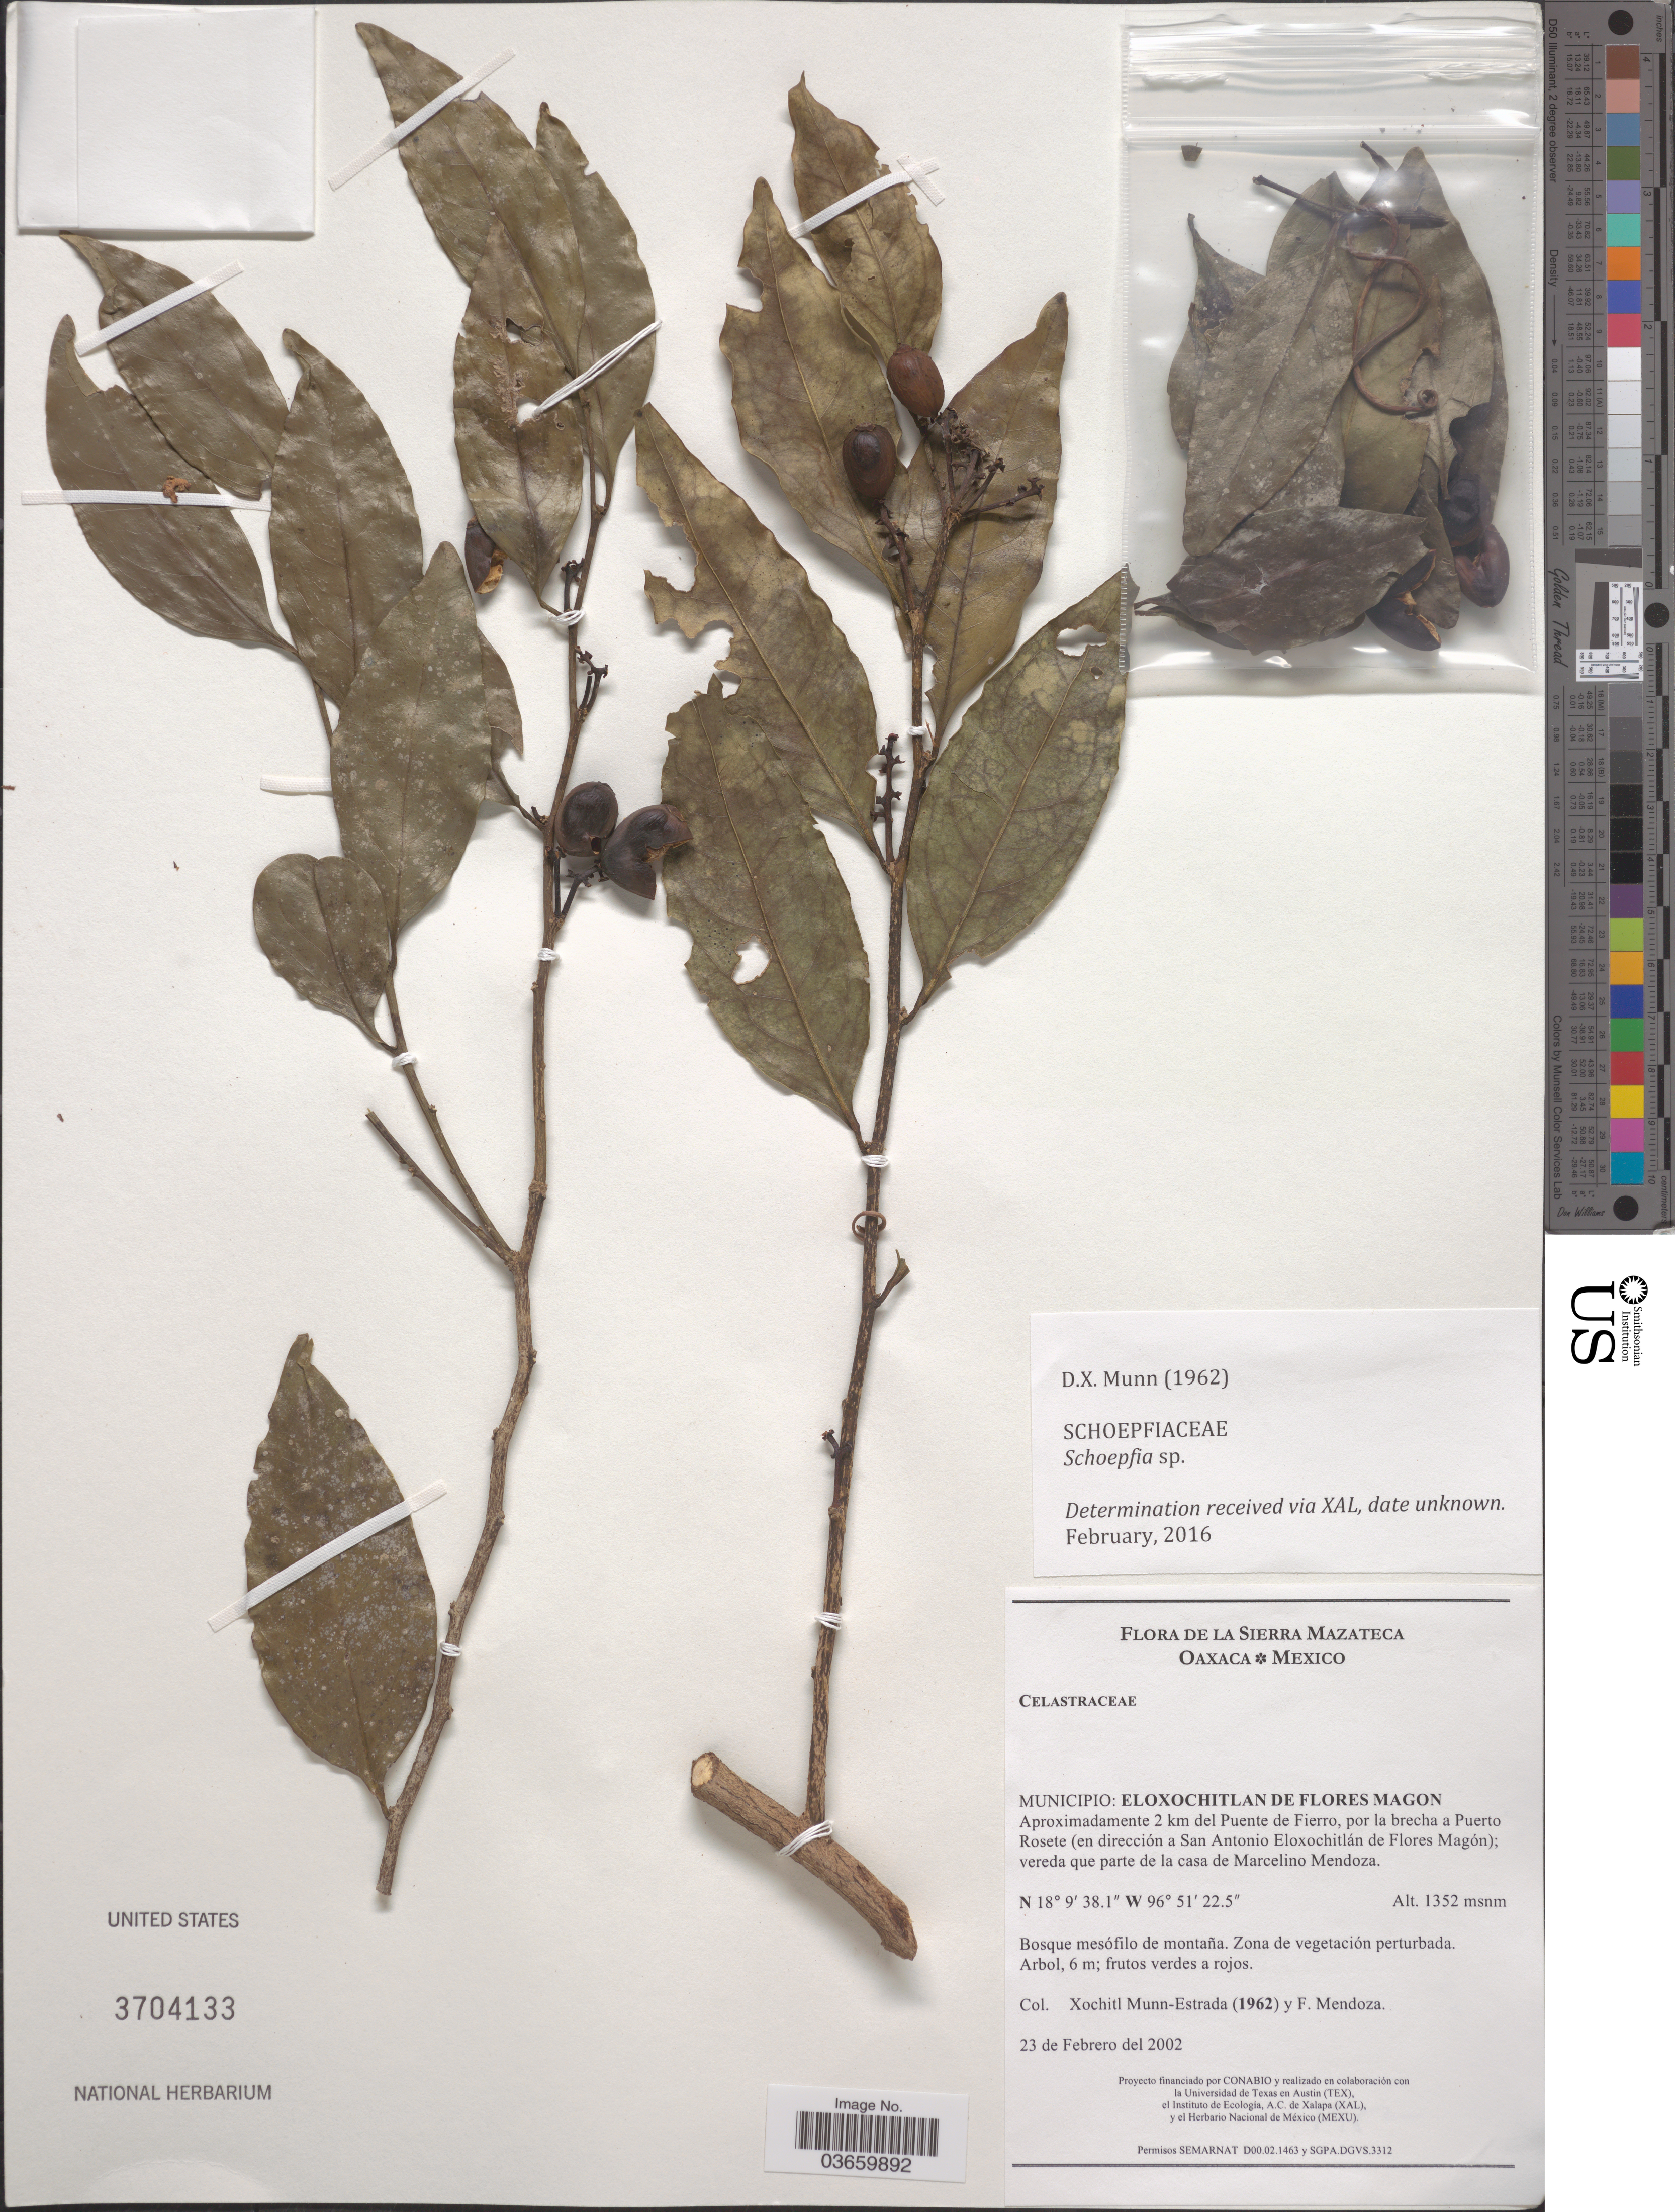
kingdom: Plantae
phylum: Tracheophyta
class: Magnoliopsida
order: Santalales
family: Schoepfiaceae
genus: Schoepfia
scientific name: Schoepfia schreberi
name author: J.F. Gmel.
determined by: Caraballo-Ortiz, Marcos A., (MISS), University of Mississippi (UNITED STATES)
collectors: X. Munn-Estrada & F. Mendoza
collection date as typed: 23 de Febrero del 2002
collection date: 2002-02-23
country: Mexico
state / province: Oaxaca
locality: Municipio: Eloxochitlan de Flores Magon, aproximadamente 2 km del Puente de Fierro, por la brecha a Puerto Rosete (en direccion a San Antonio Eloxochitlan de Flores Magon).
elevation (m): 1380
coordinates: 18 9 39.2 N, 96 51 24.4 W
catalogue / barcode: US 3704133